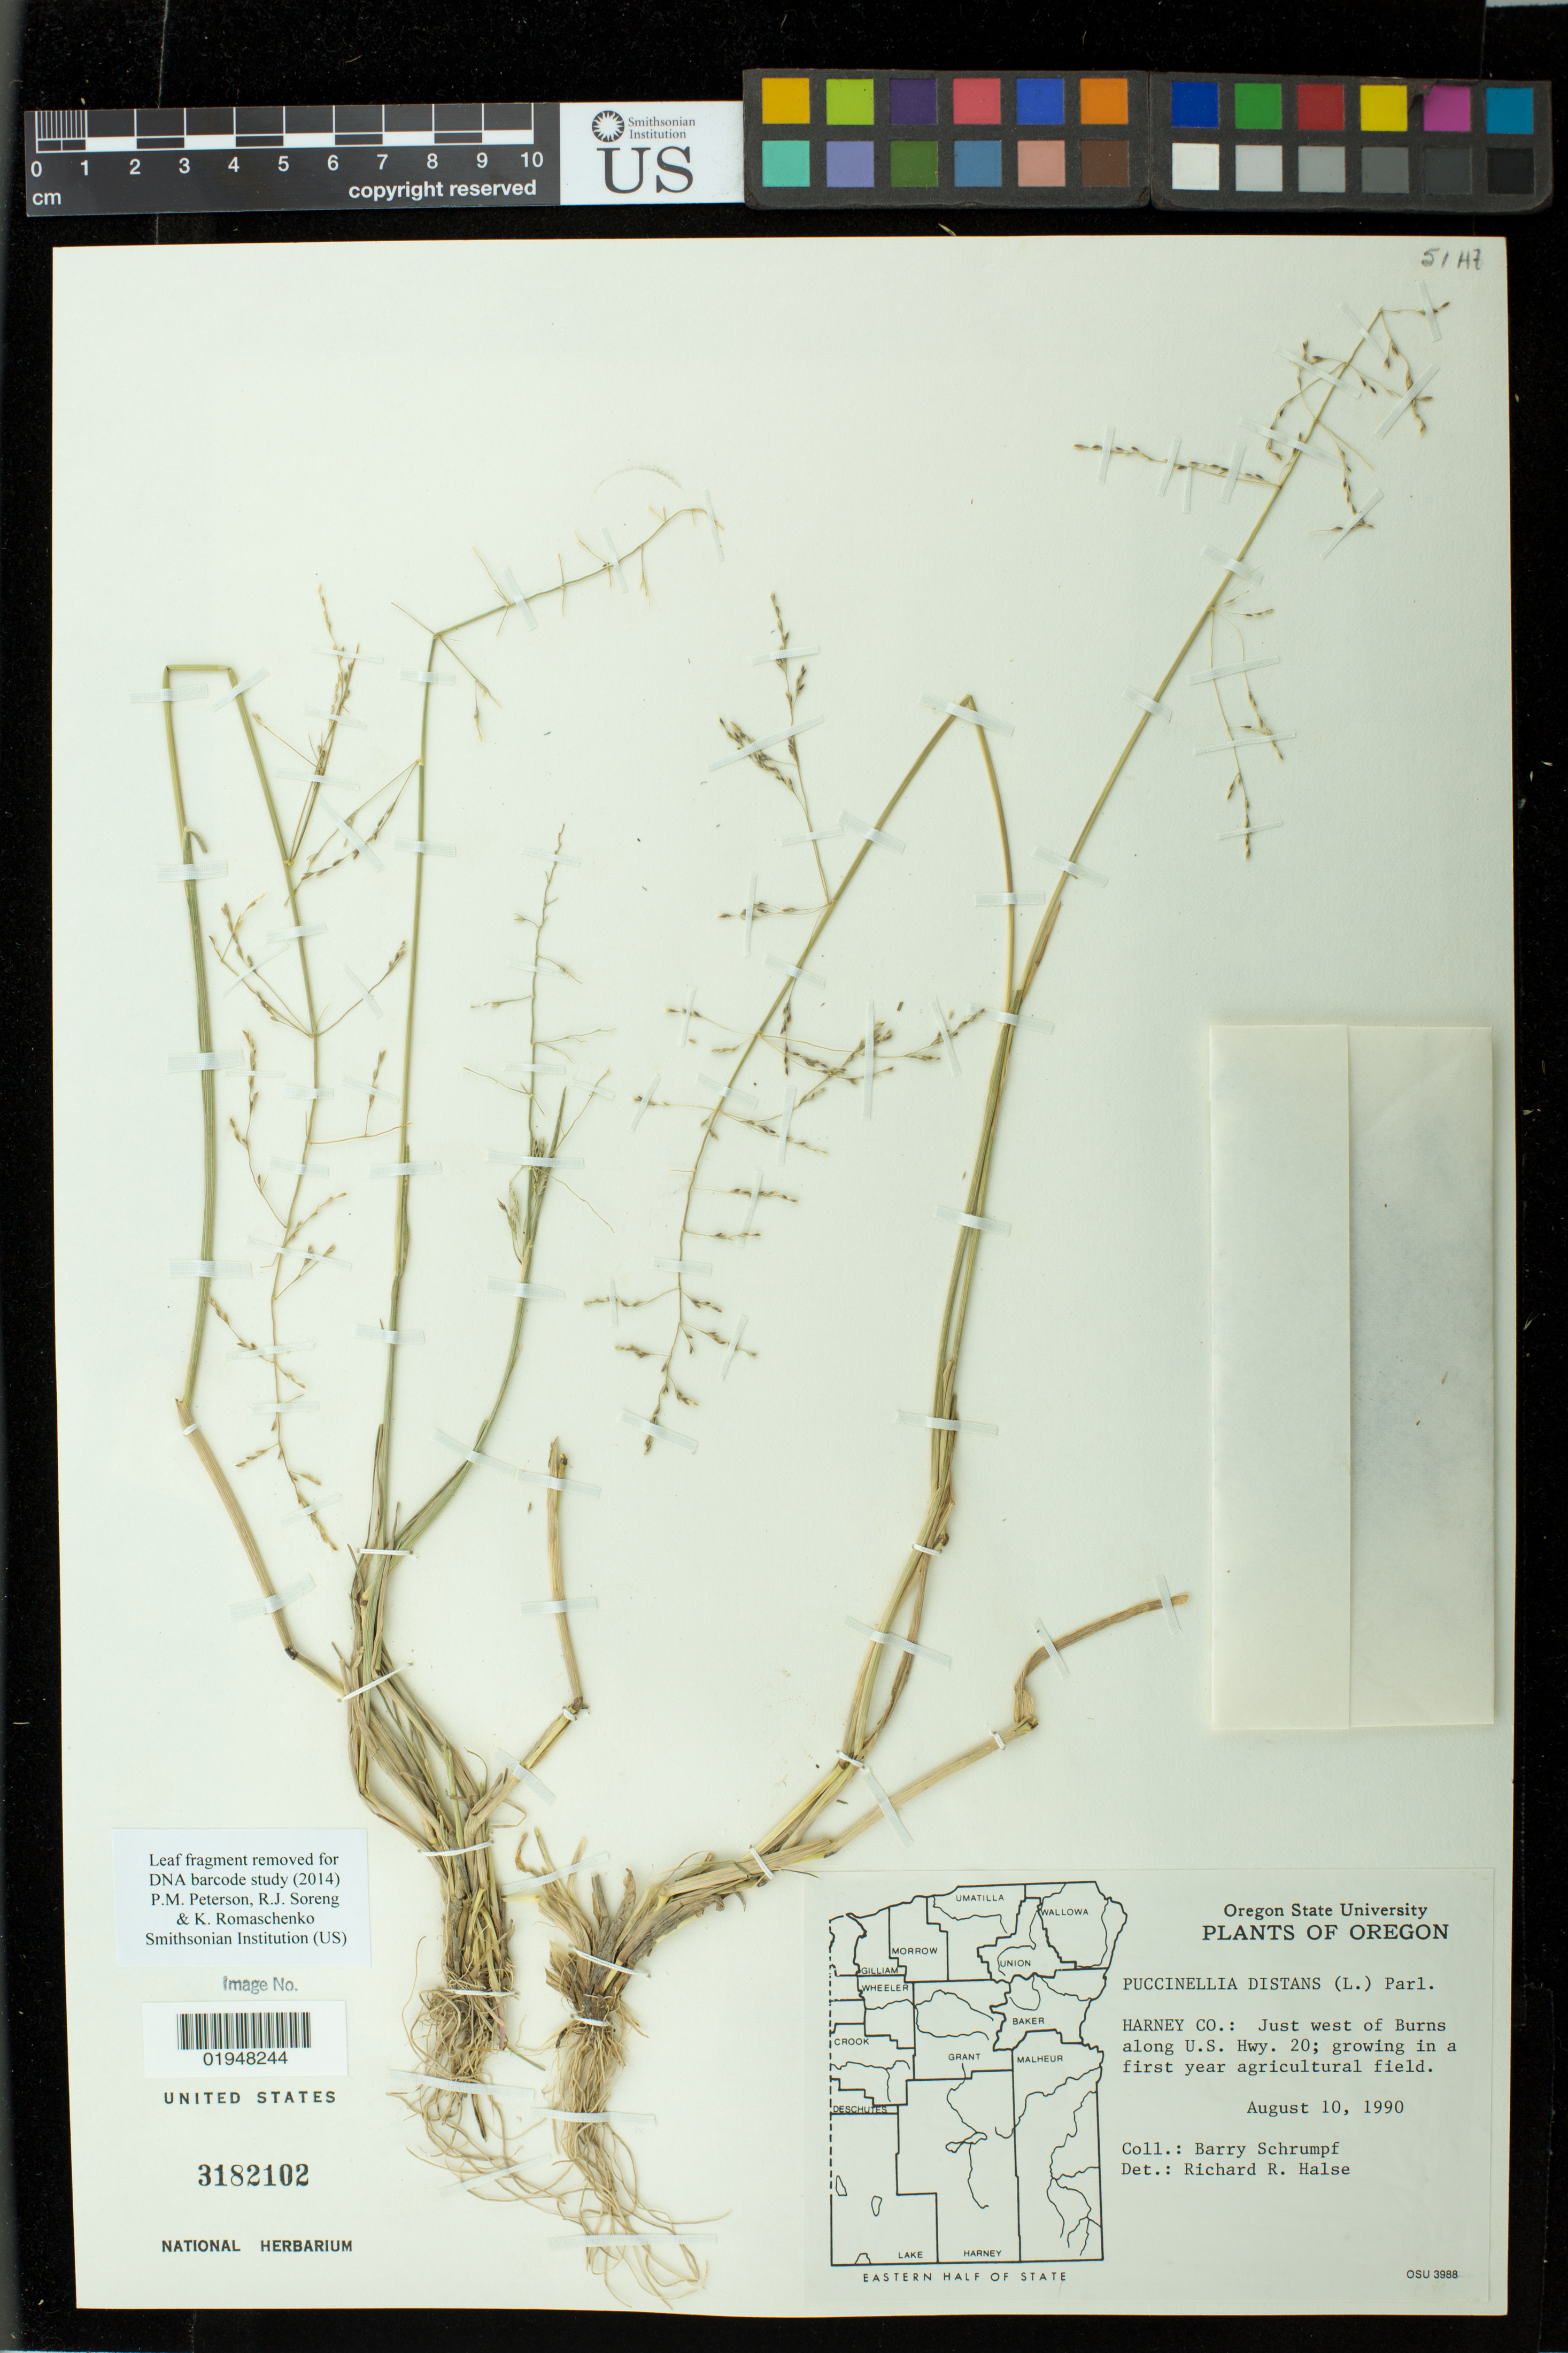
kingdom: Plantae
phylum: Tracheophyta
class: Liliopsida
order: Poales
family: Poaceae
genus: Puccinellia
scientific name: Puccinellia distans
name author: (Jacq.) Parl.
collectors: B. Schrumpf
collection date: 1990-08-10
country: United States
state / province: Oregon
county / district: Harney County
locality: Just west of Burns along U.S. Hwy. 20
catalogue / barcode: US 3182102